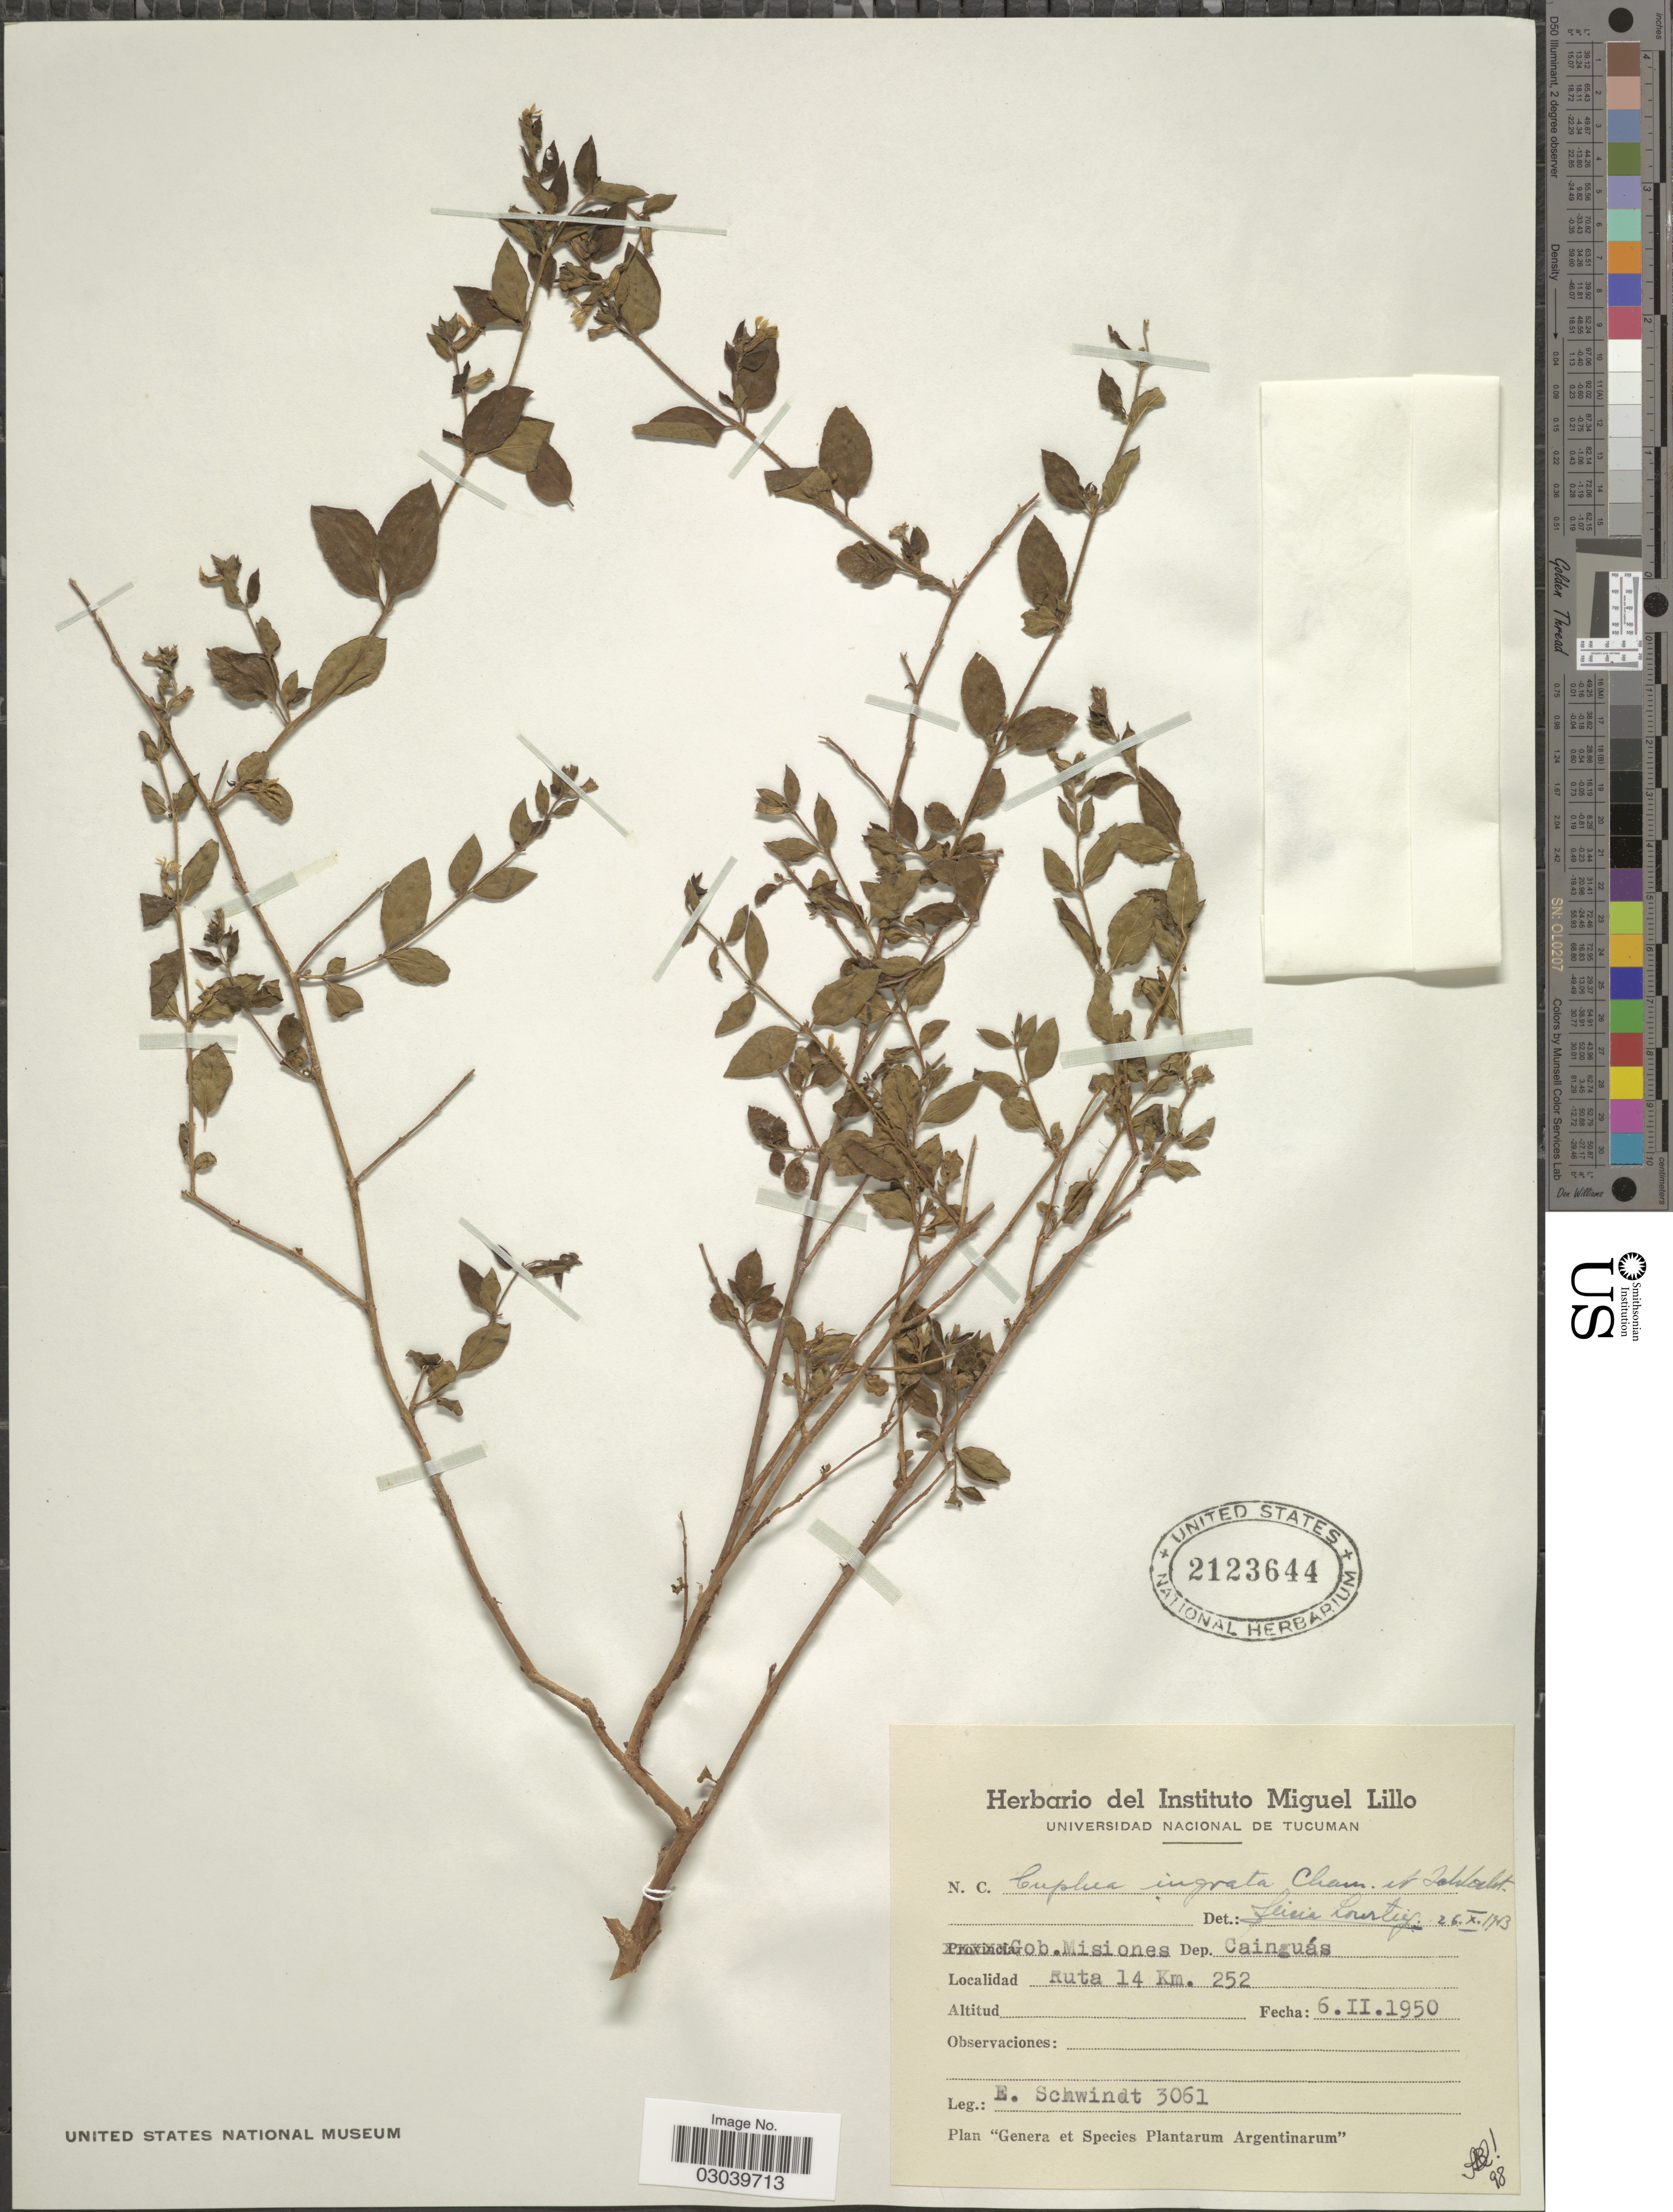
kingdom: Plantae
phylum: Tracheophyta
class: Magnoliopsida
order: Myrtales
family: Lythraceae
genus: Cuphea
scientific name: Cuphea ingrata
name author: Cham. & Schltdl.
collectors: E. Schwindt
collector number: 3061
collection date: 1950-02-06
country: Argentina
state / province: Misiones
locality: Gob. Misiones. Dep. Cainguás. Ruta 14 Km. 252.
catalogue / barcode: US 2123644